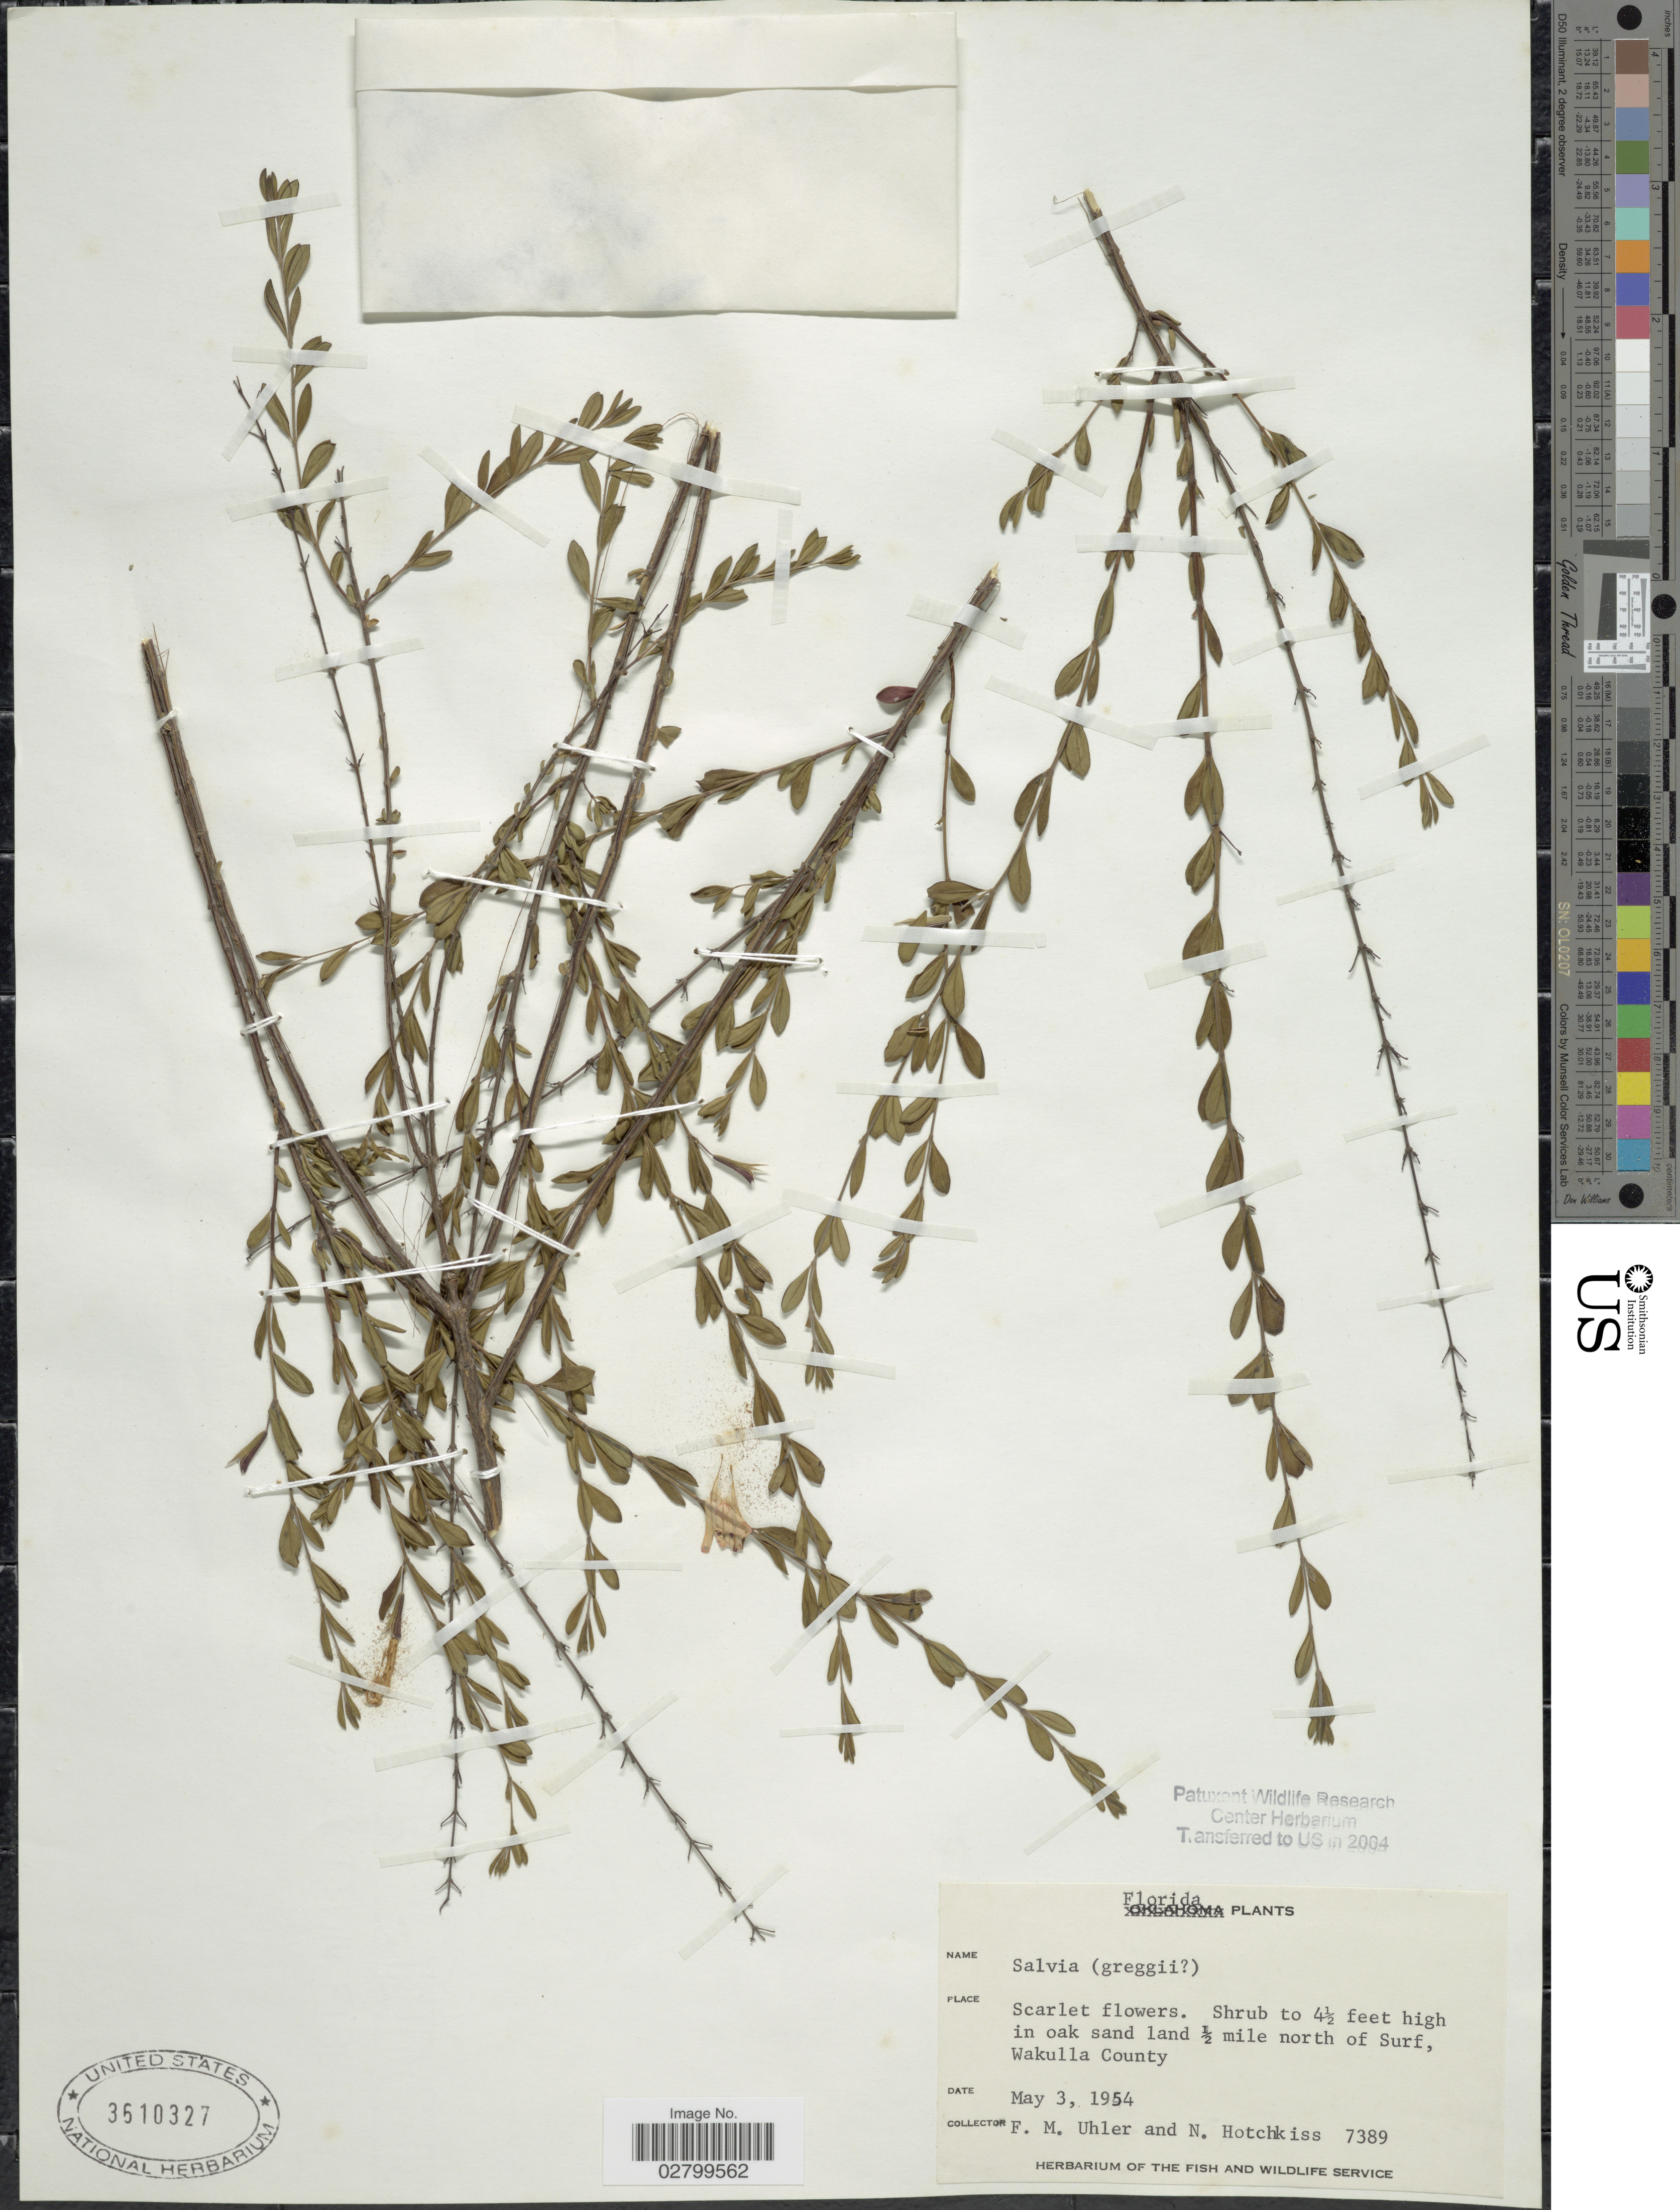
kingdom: Plantae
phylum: Tracheophyta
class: Magnoliopsida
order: Lamiales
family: Lamiaceae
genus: Salvia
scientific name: Salvia greggii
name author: A. Gray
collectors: F. M. Uhler & N. Hotchkiss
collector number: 7389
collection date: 1954-05-03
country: United States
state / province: Florida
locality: Shrub to 4½ feet high in oak sand land ½ mile north of Surf, Wakulla County.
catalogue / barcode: US 3610327